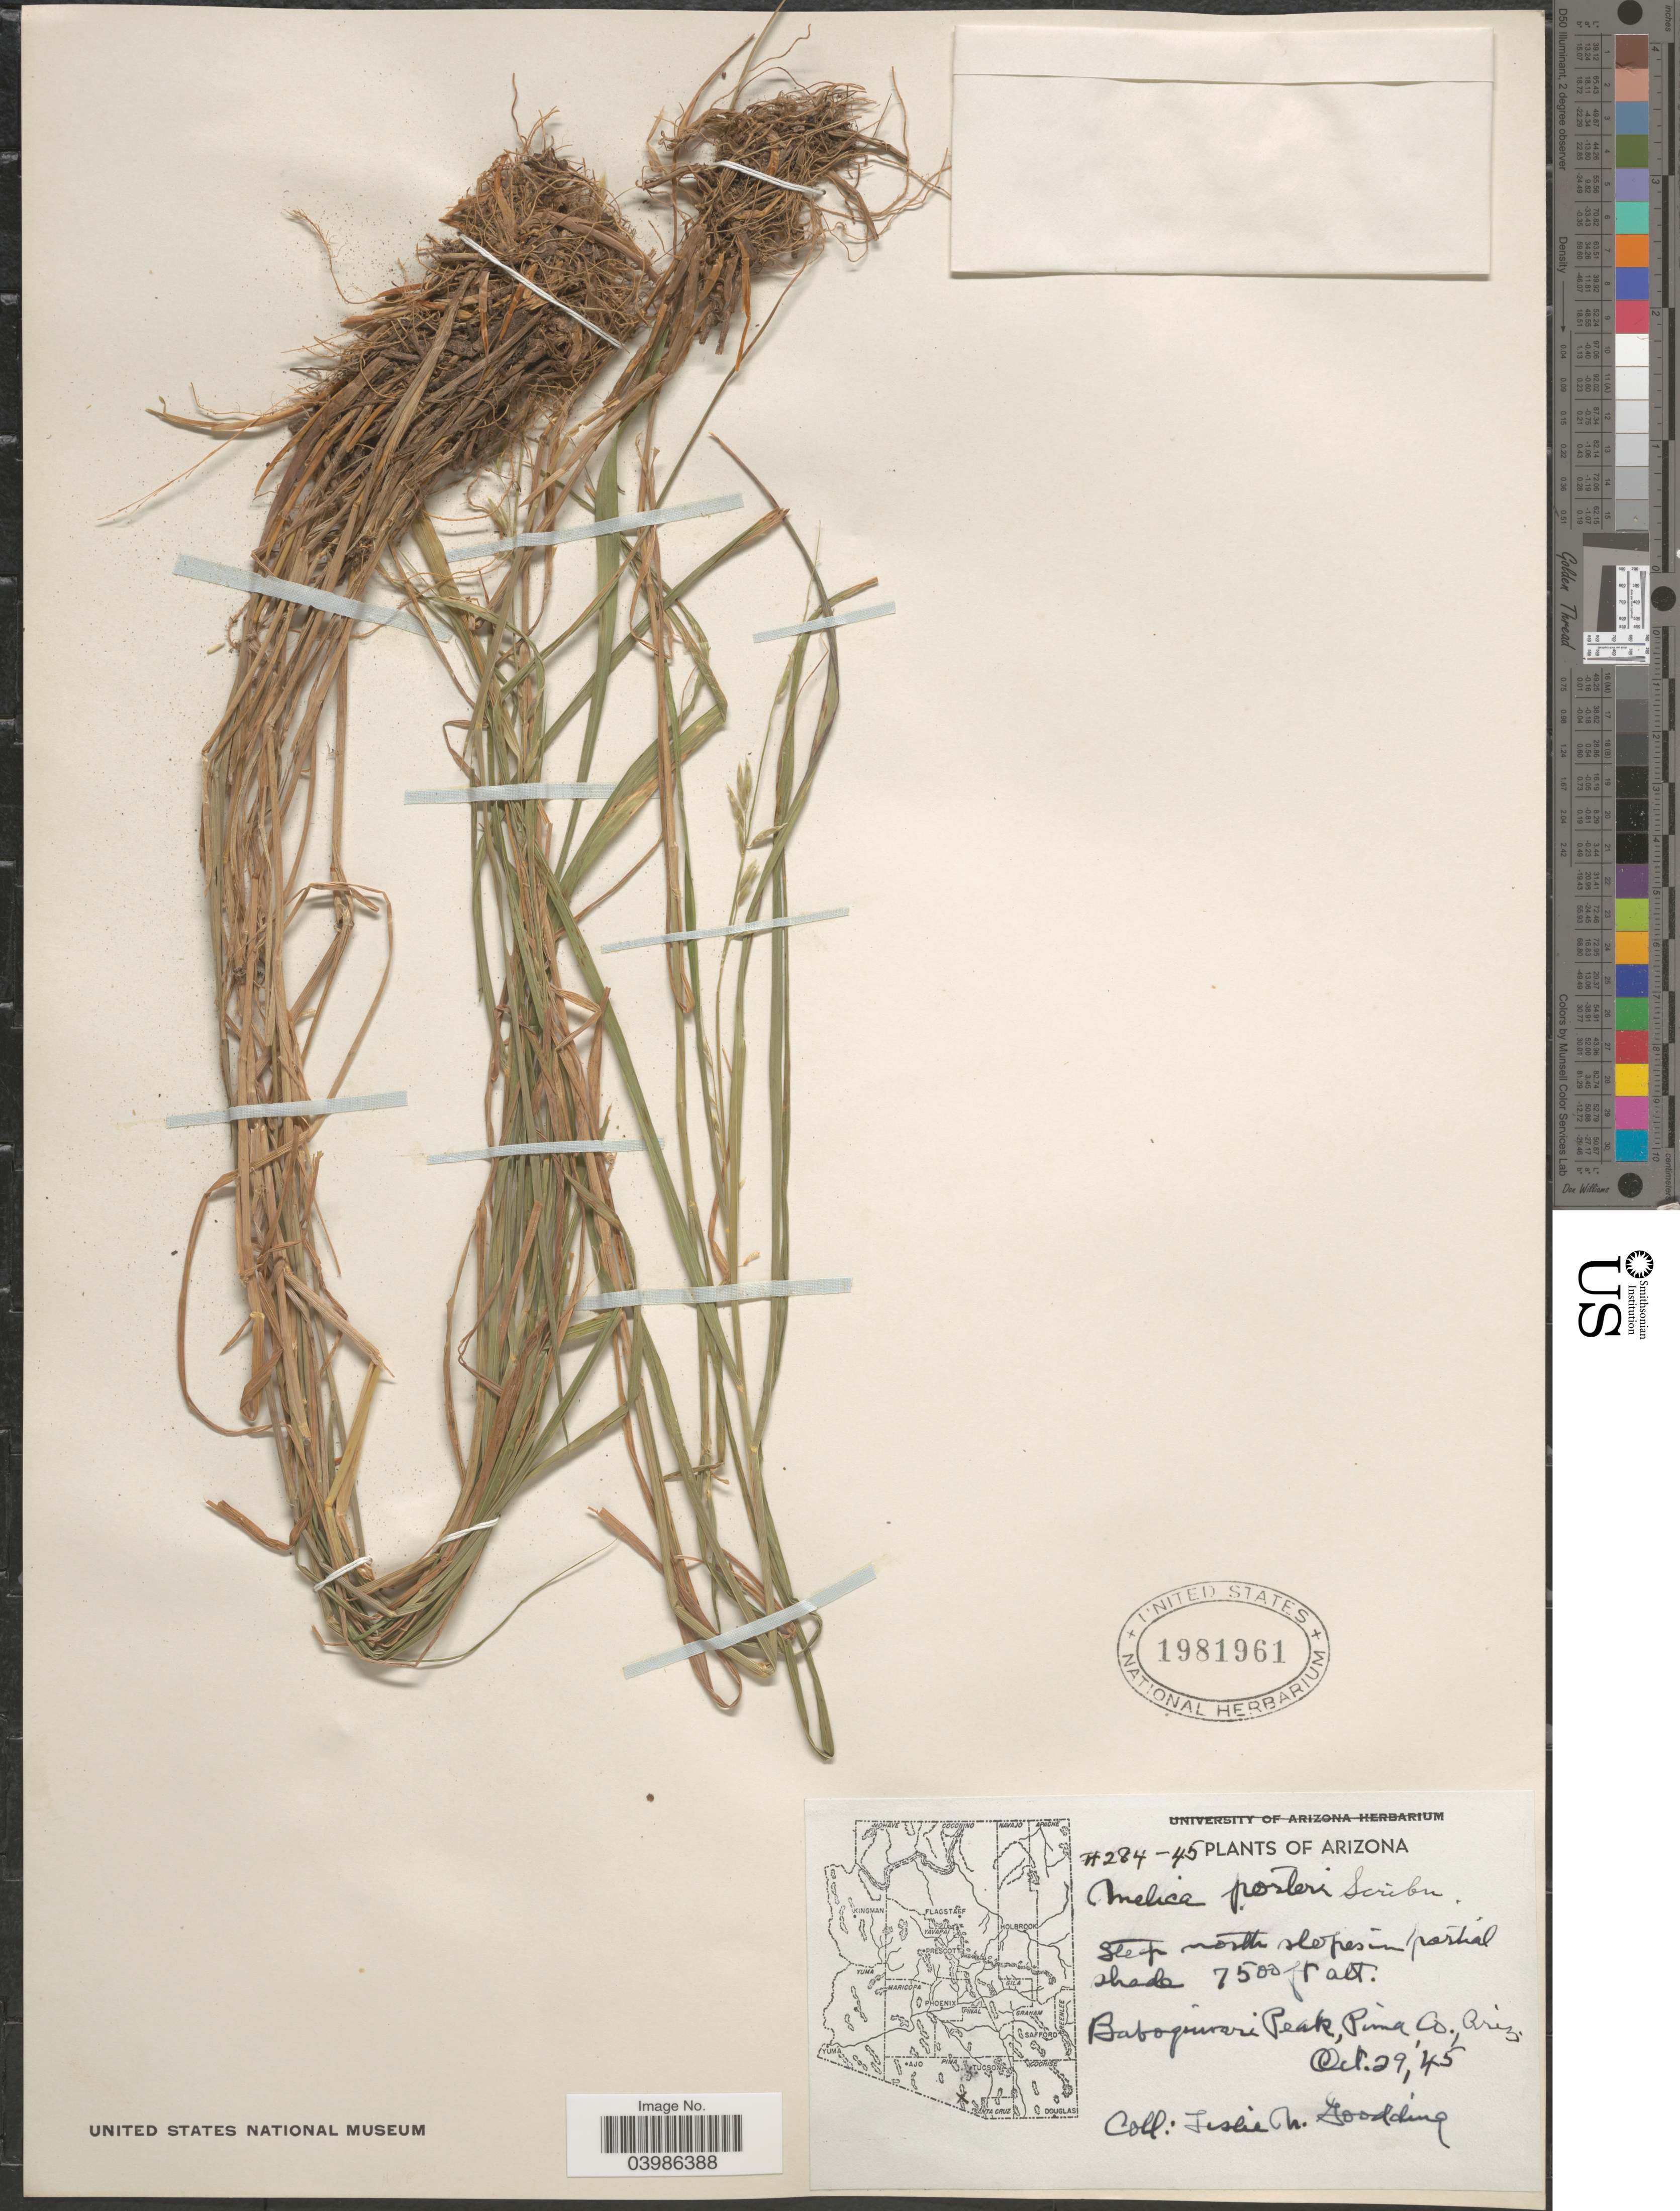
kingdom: Plantae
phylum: Tracheophyta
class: Liliopsida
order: Poales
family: Poaceae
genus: Melica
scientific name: Melica porteri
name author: Scribn.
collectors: L. N. Goodding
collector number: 284-45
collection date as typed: Transcribed d/m/y: 29/10/45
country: United States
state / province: Arizona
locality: Baboquivari Peak, Pima Co.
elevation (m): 2286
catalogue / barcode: US 1981961